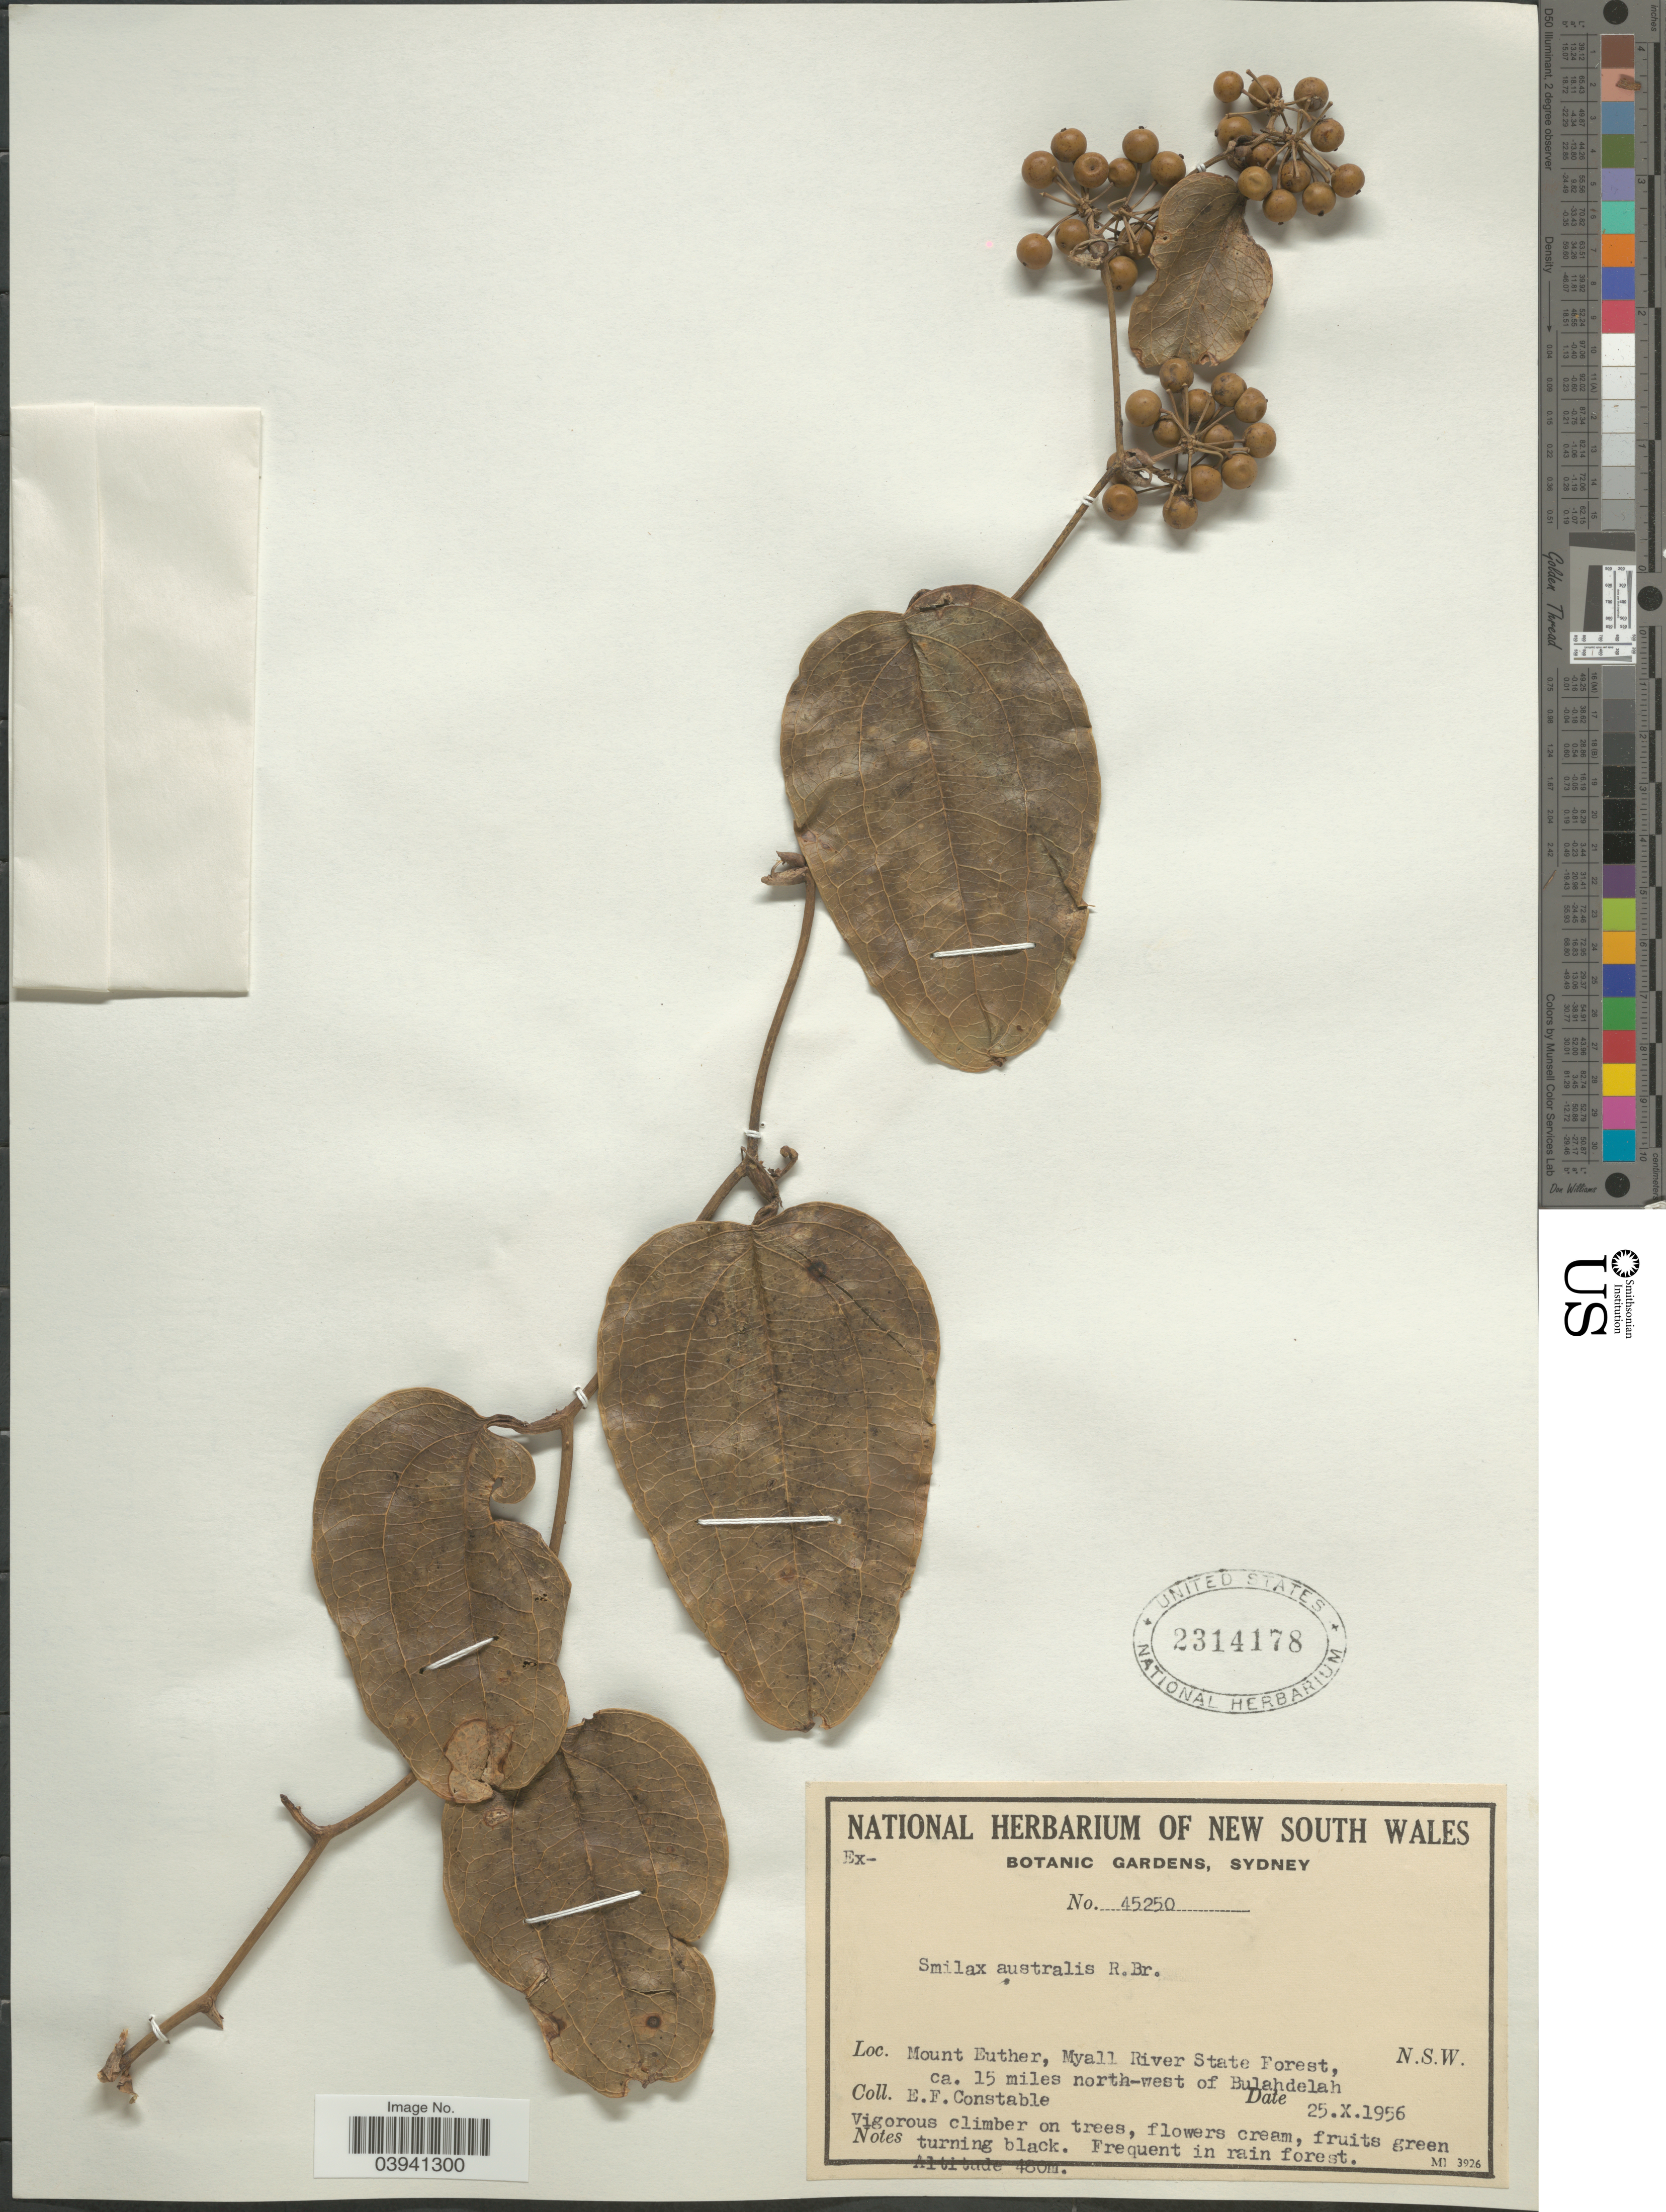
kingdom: Plantae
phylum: Tracheophyta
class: Liliopsida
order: Liliales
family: Smilacaceae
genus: Smilax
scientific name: Smilax australis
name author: R. Br.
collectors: E. F. Constable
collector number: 45250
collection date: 1956-10-25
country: Australia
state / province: New South Wales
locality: Mount Euther, Myall River State Forest, ca. 15 miles north-west of Bulahdelah.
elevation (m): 480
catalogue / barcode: US 2314178